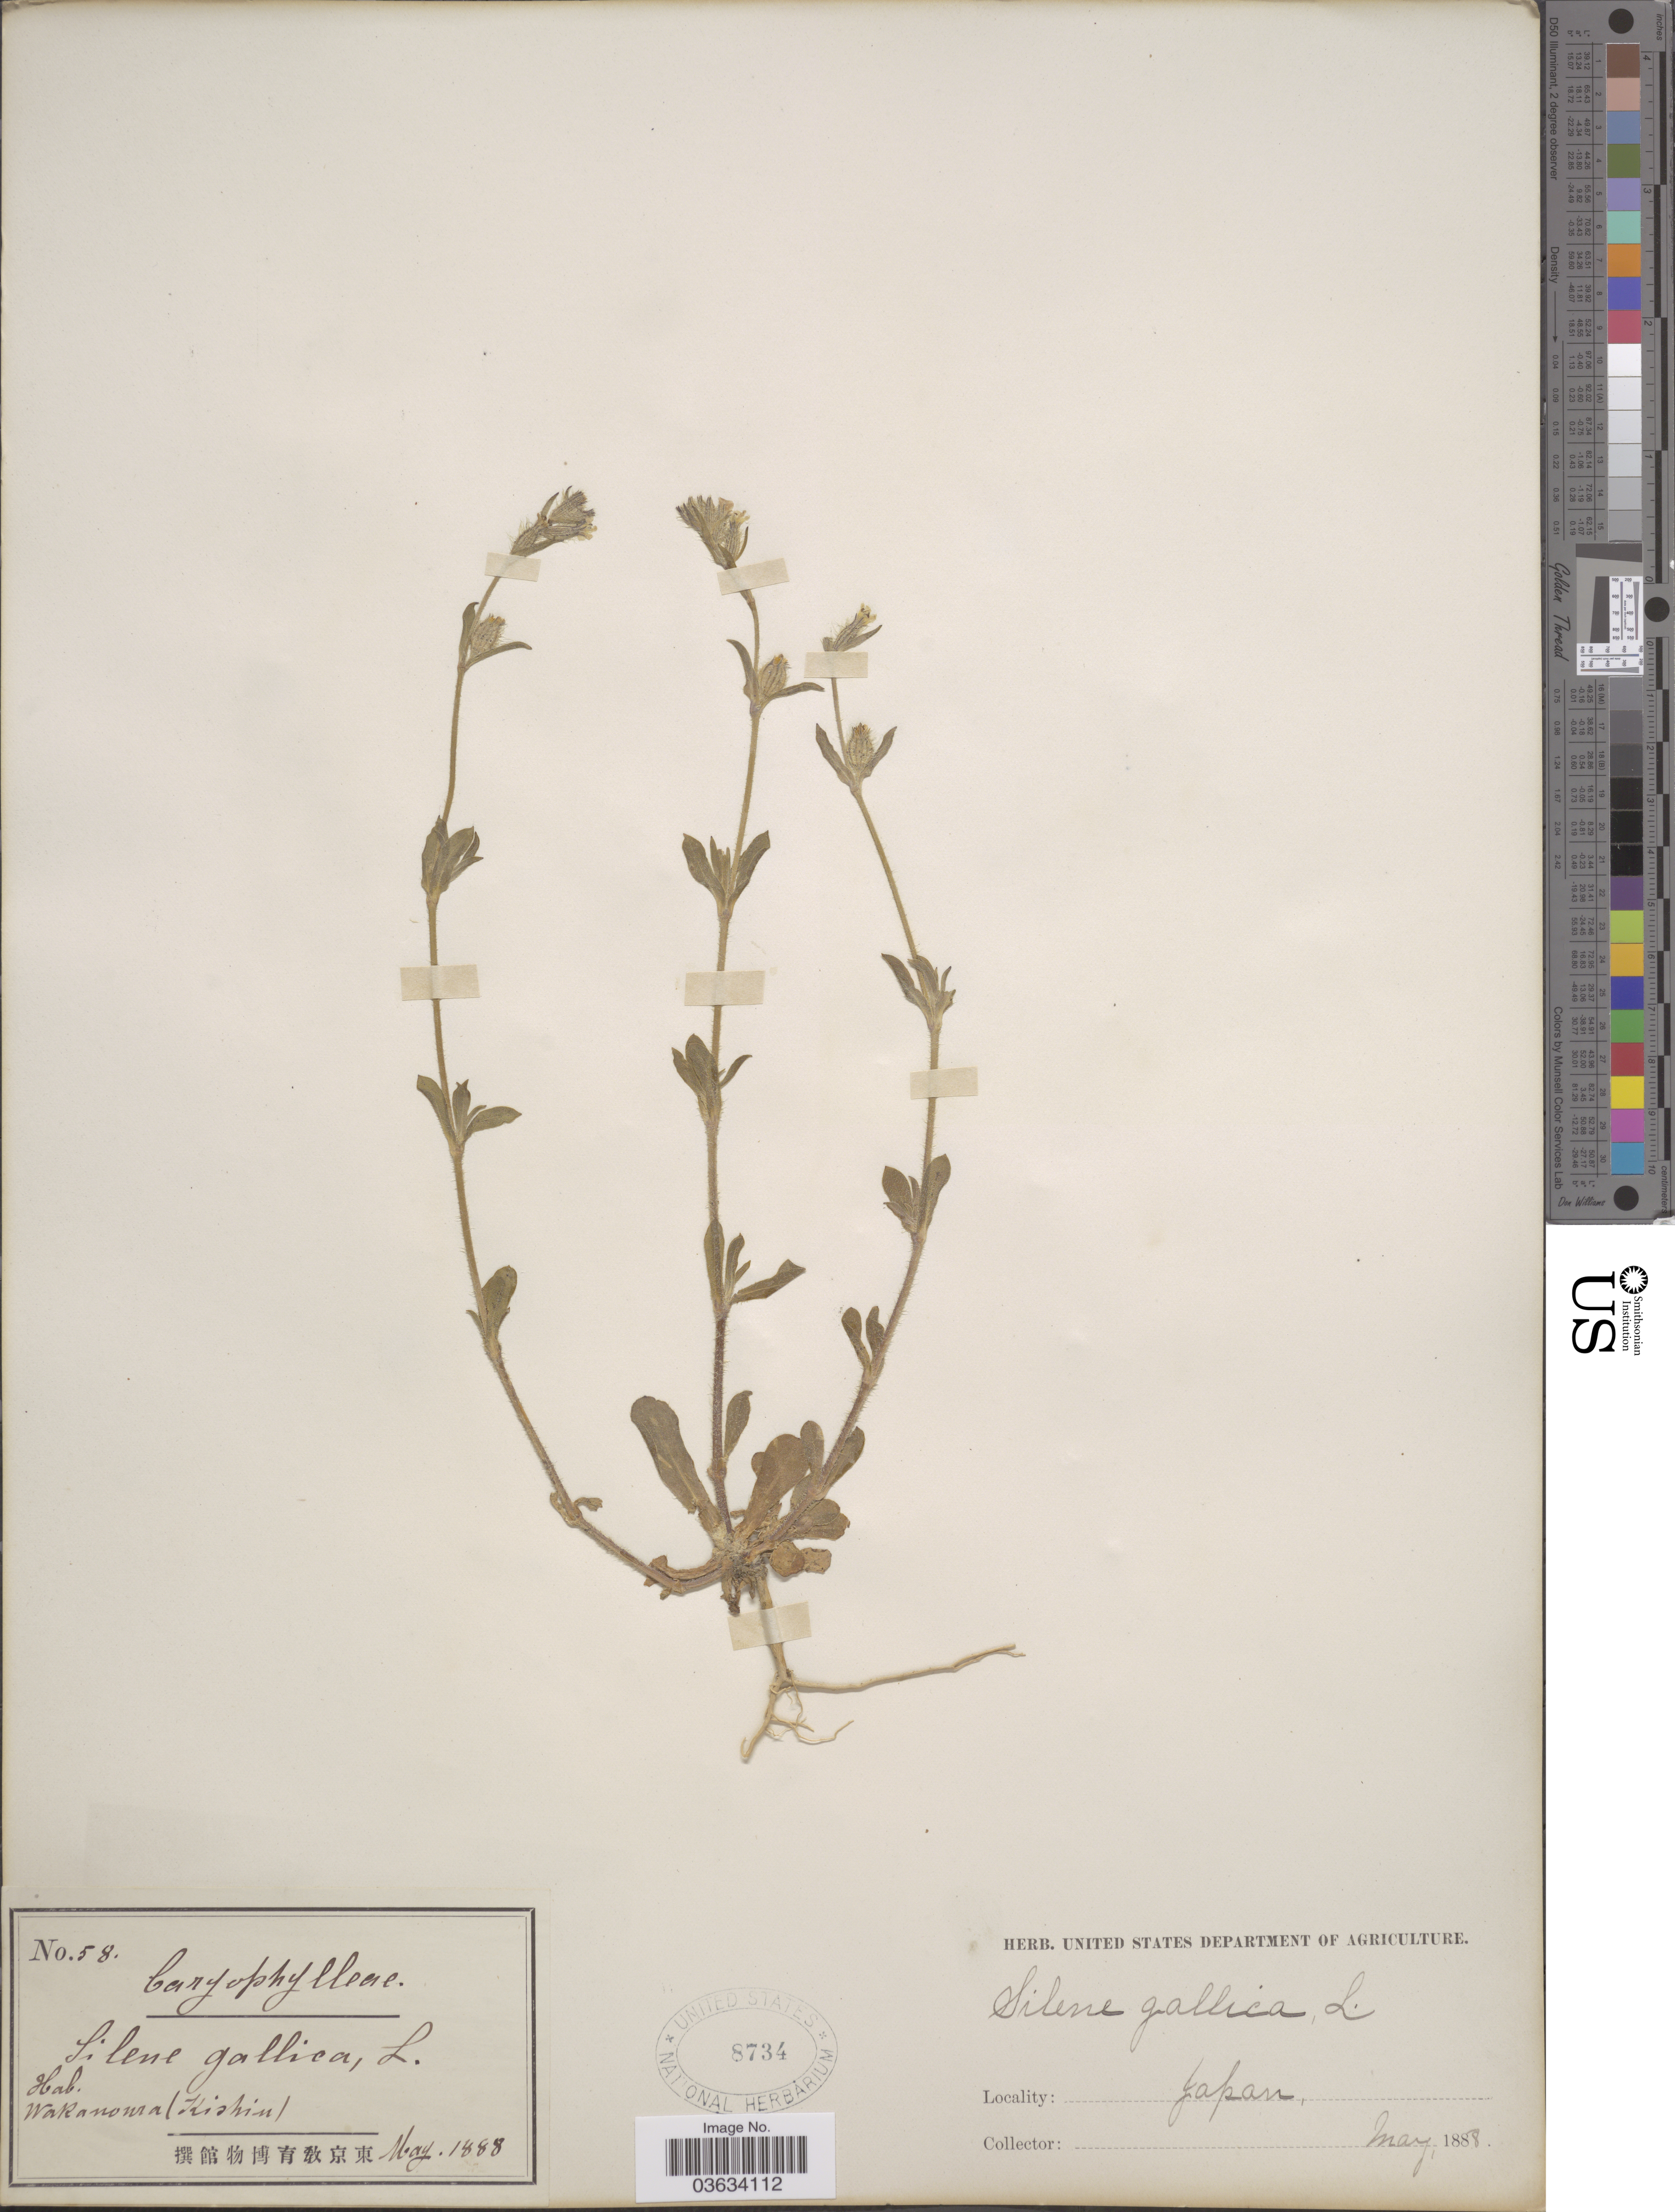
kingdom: Plantae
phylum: Tracheophyta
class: Magnoliopsida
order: Caryophyllales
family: Caryophyllaceae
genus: Silene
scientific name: Silene gallica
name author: L.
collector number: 58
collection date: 1888-05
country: Japan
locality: Wakanoura (Kishiu).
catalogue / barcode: US 8734